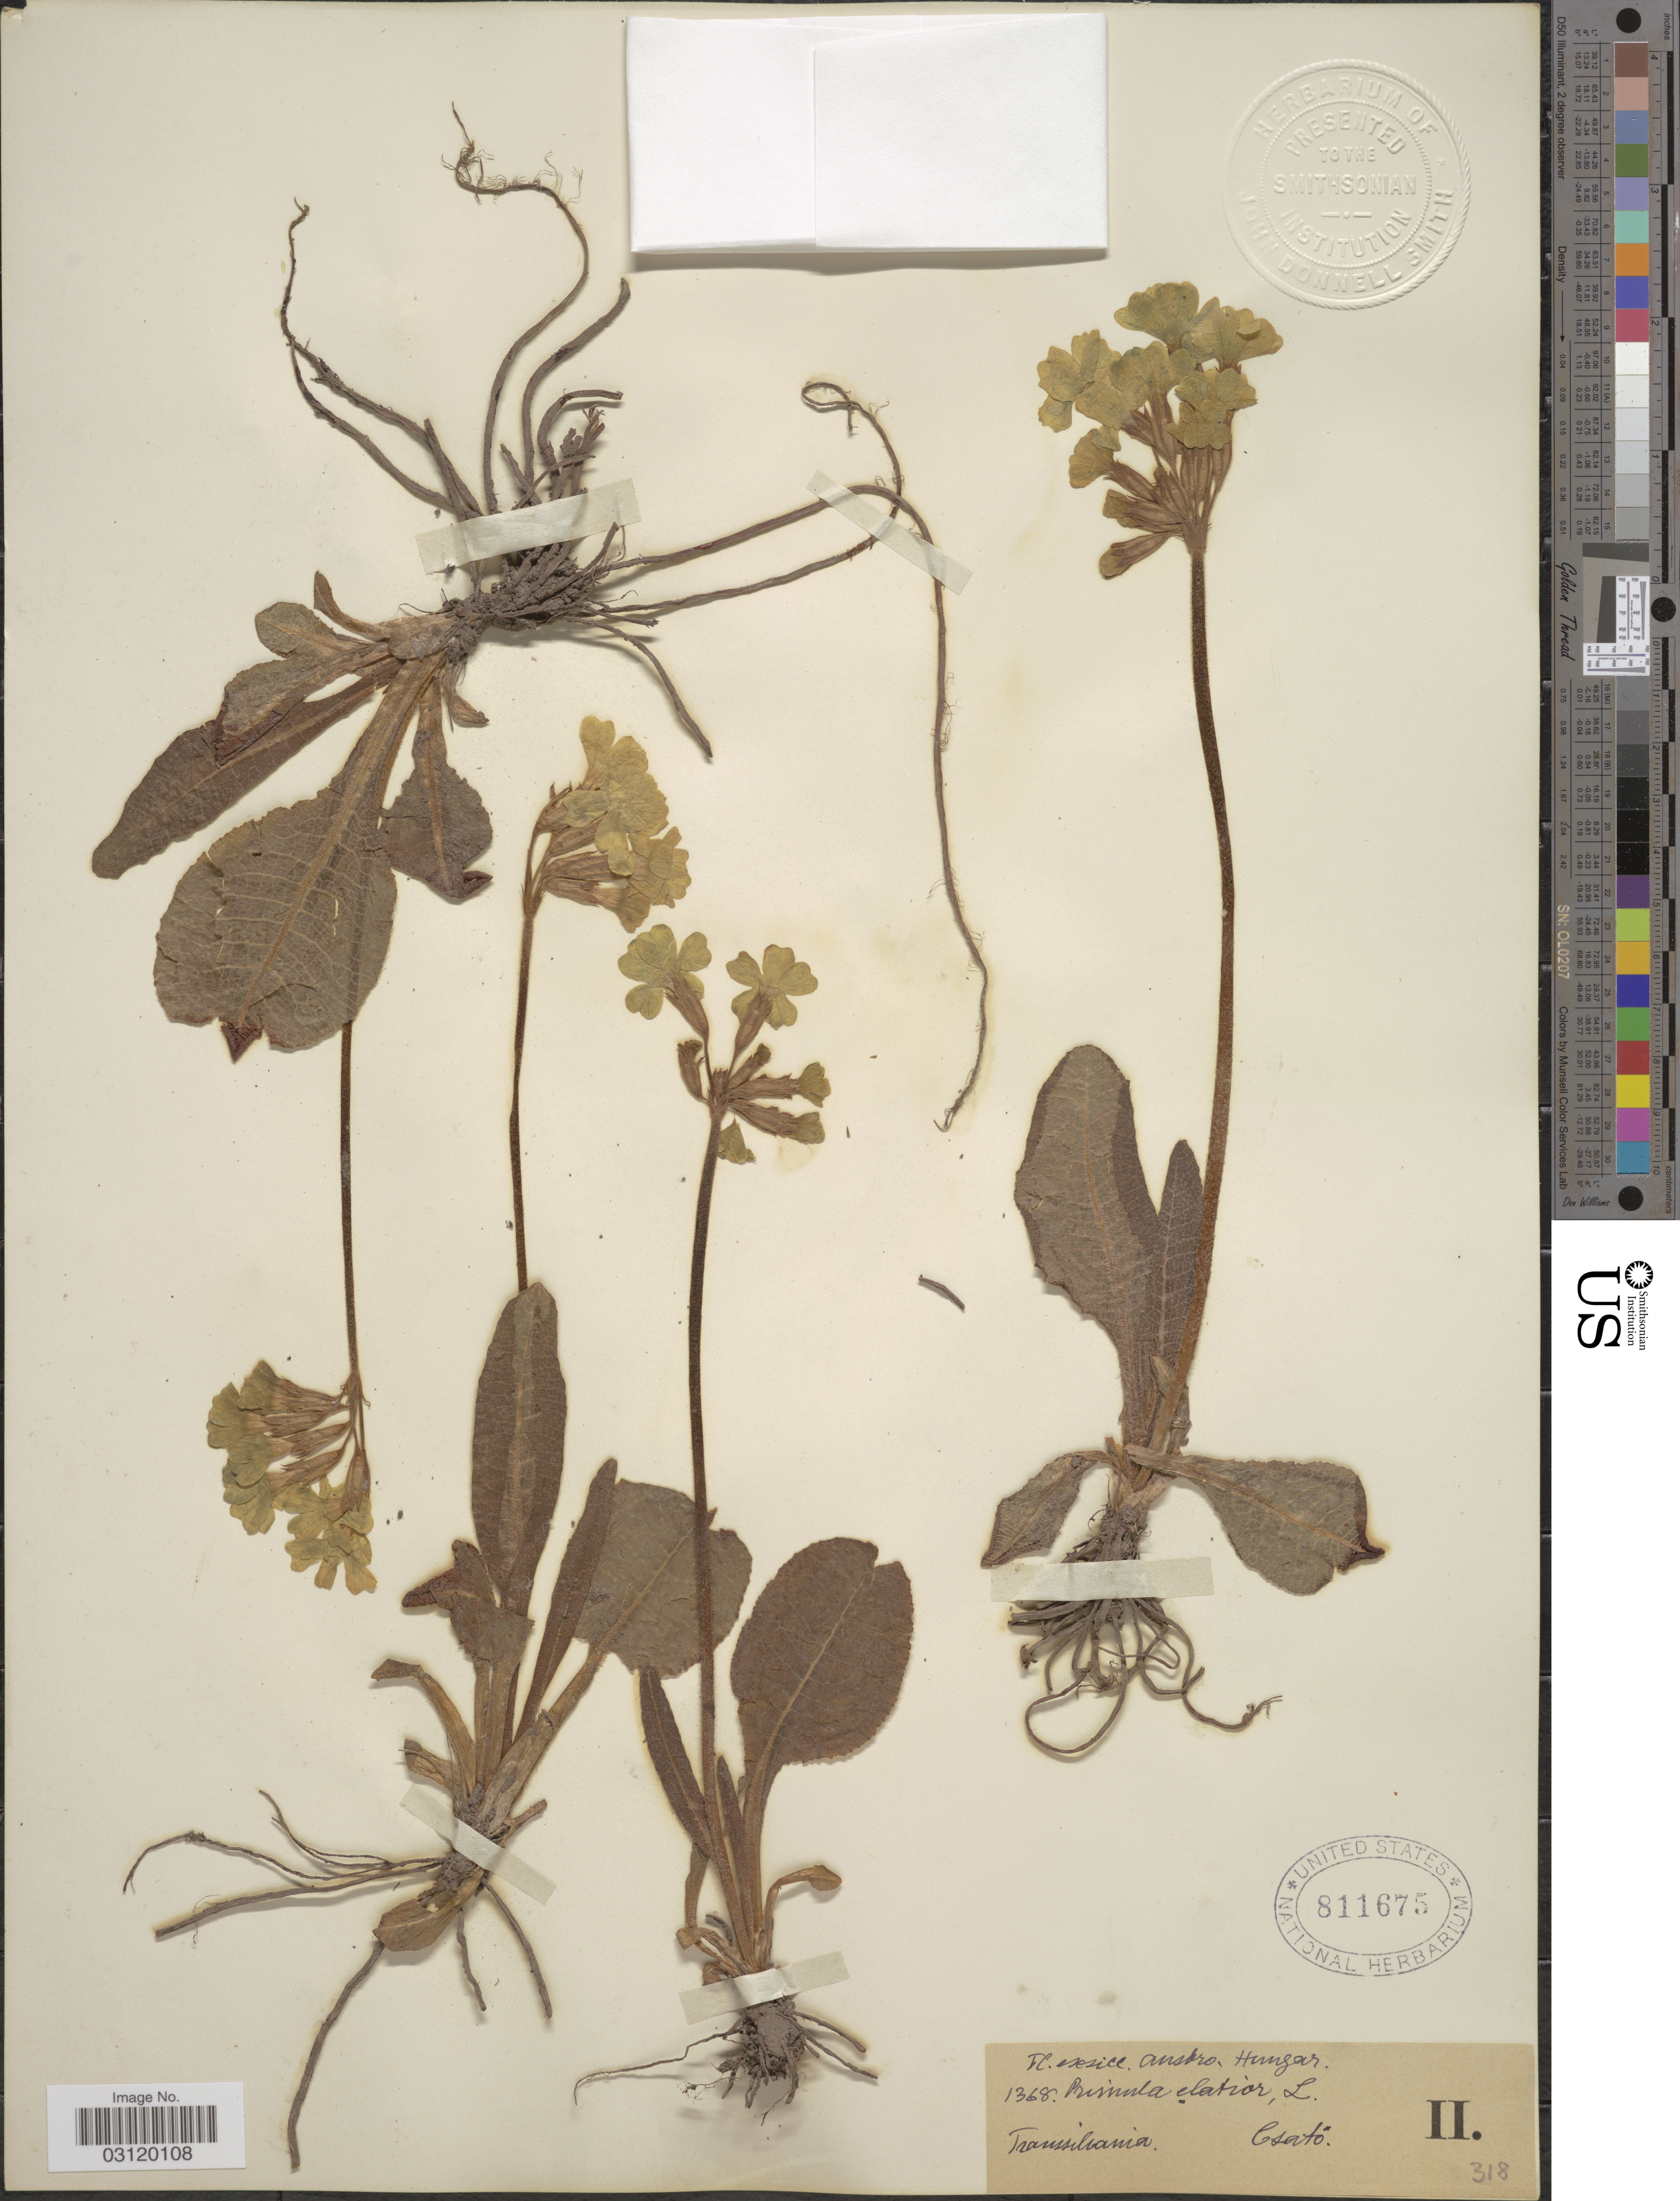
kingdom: Plantae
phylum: Tracheophyta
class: Magnoliopsida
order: Ericales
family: Primulaceae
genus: Primula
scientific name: Primula elatior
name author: (L.) Hill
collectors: Csató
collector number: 1368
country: Romania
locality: Austro. Hungar. Transsilvania.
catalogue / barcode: US 811675